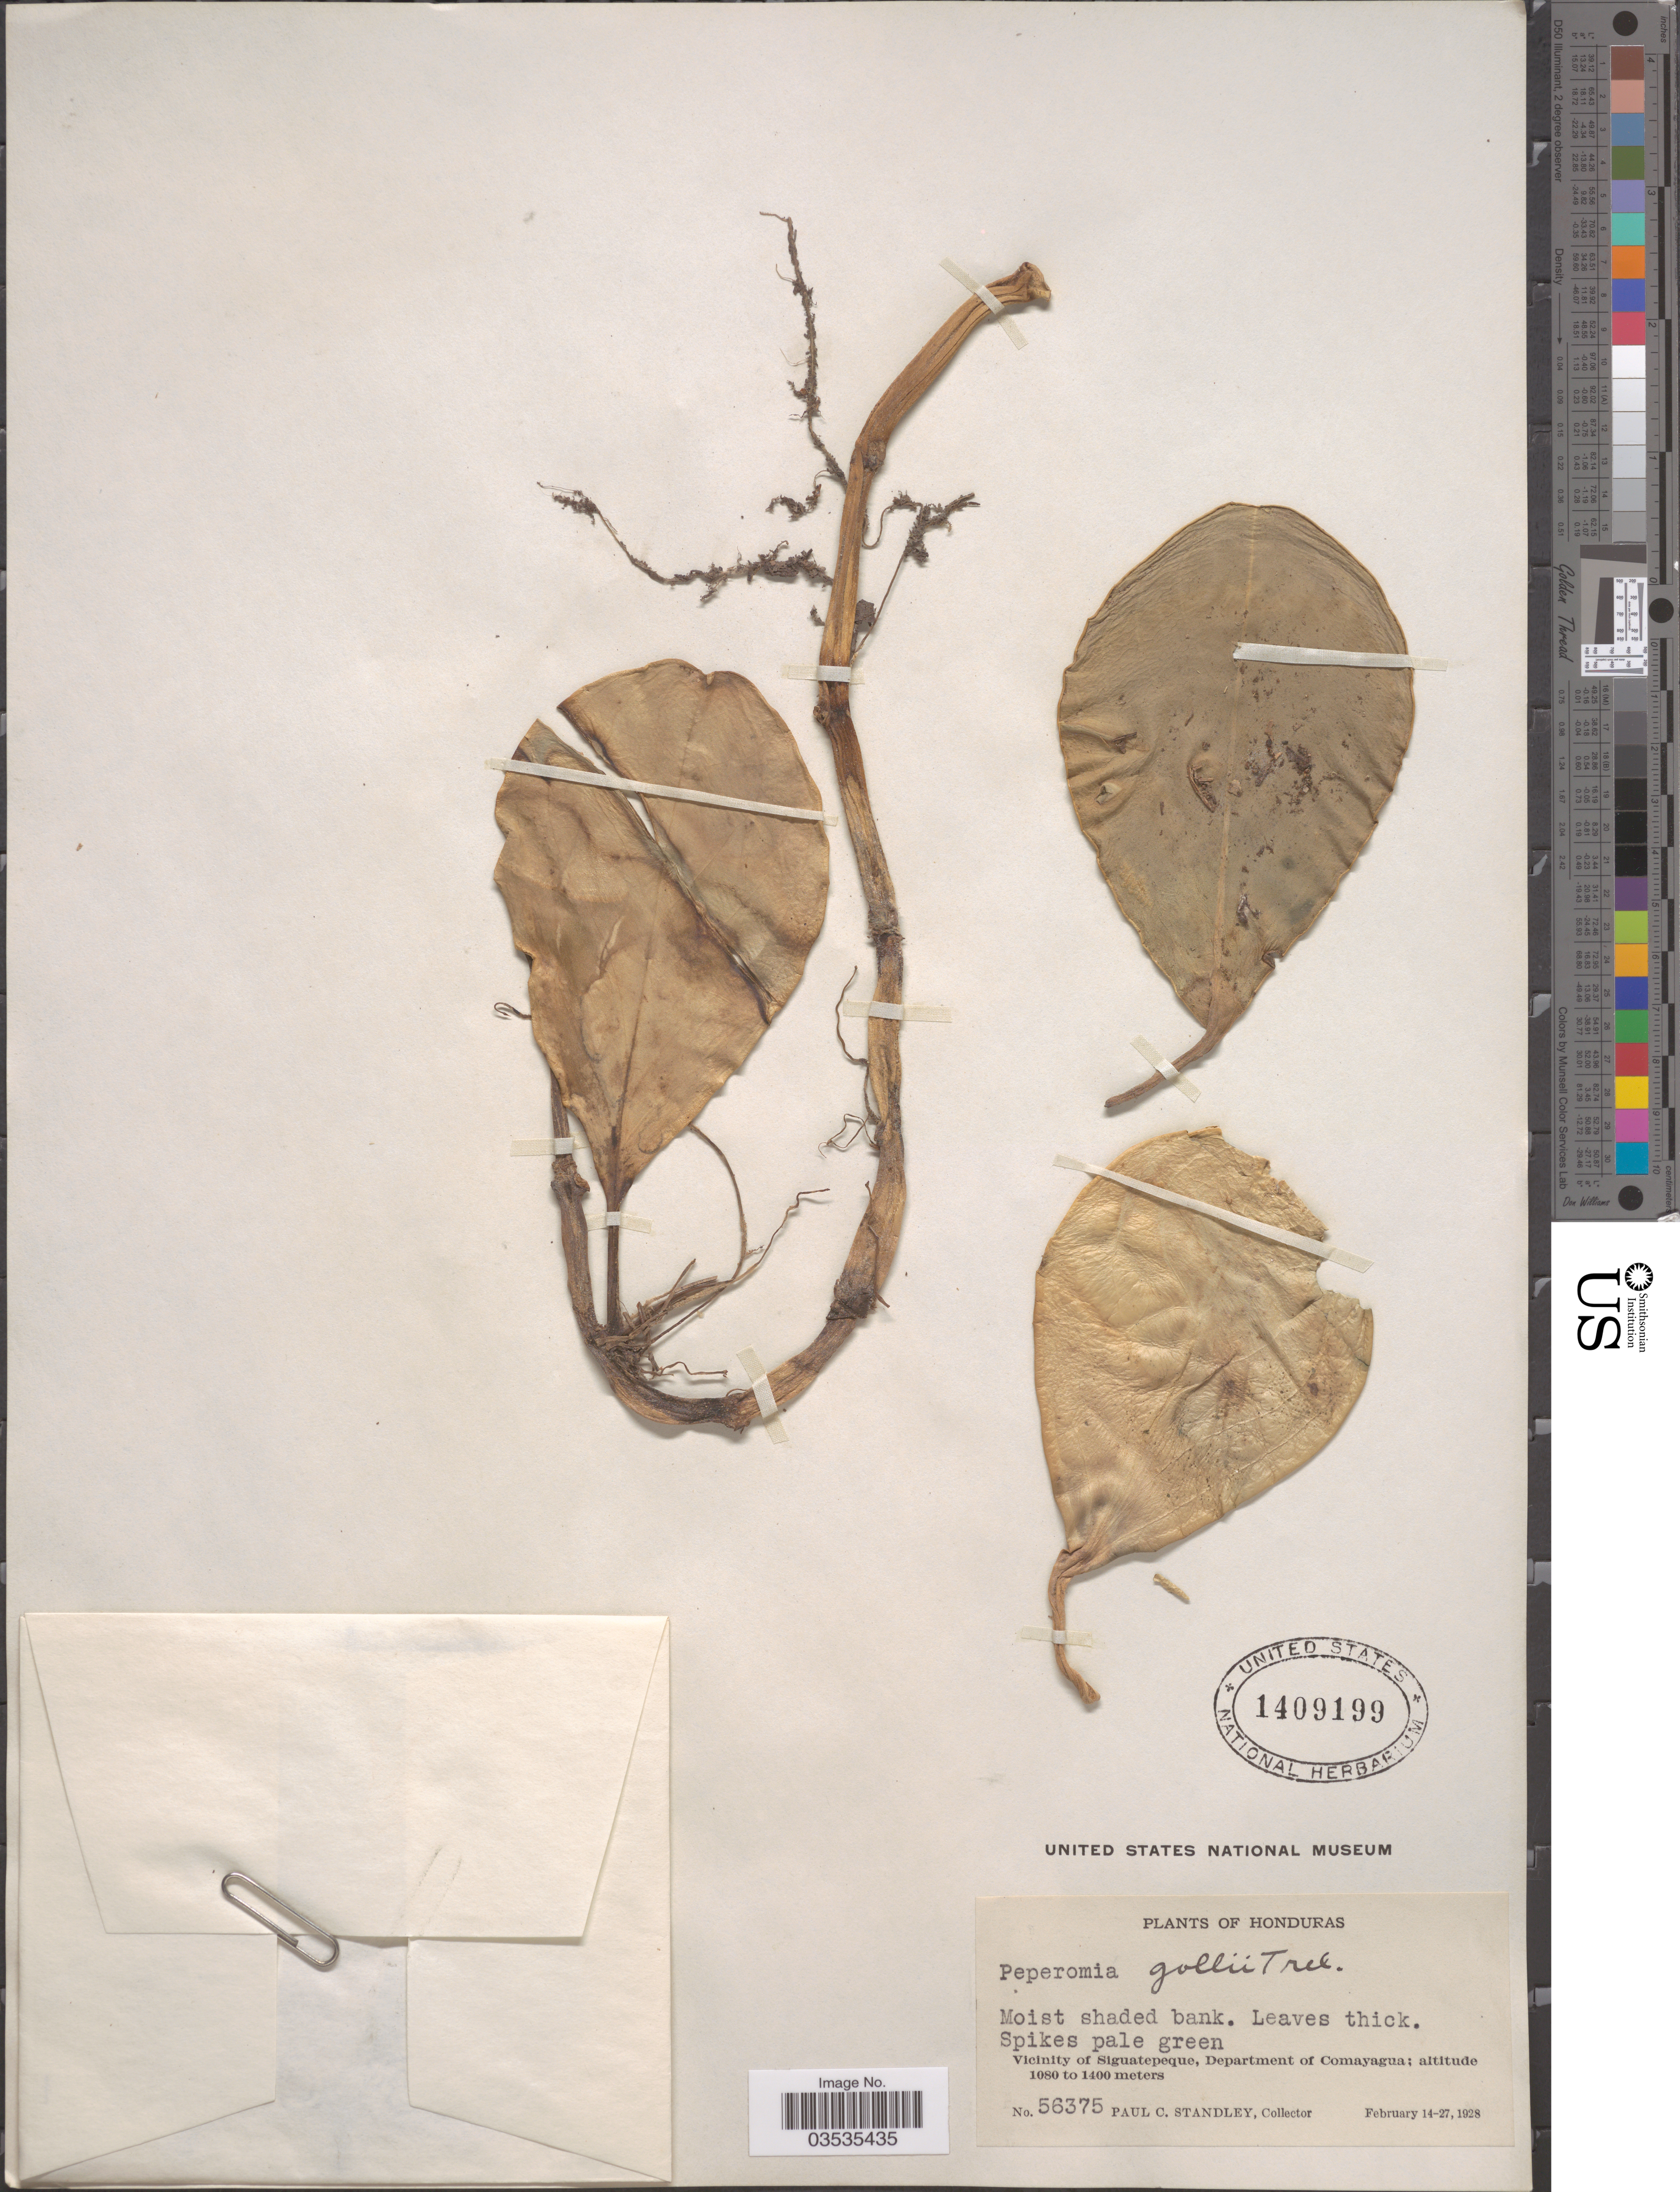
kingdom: Plantae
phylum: Tracheophyta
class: Magnoliopsida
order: Piperales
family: Piperaceae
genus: Peperomia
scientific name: Peperomia gollii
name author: Trel.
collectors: P. C. Standley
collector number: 56375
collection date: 1928-02-14/1928-02-27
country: Honduras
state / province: Comayagua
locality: Vicinity of Siguatepeque, Department of Comayagua.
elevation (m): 1080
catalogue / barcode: US 1409199